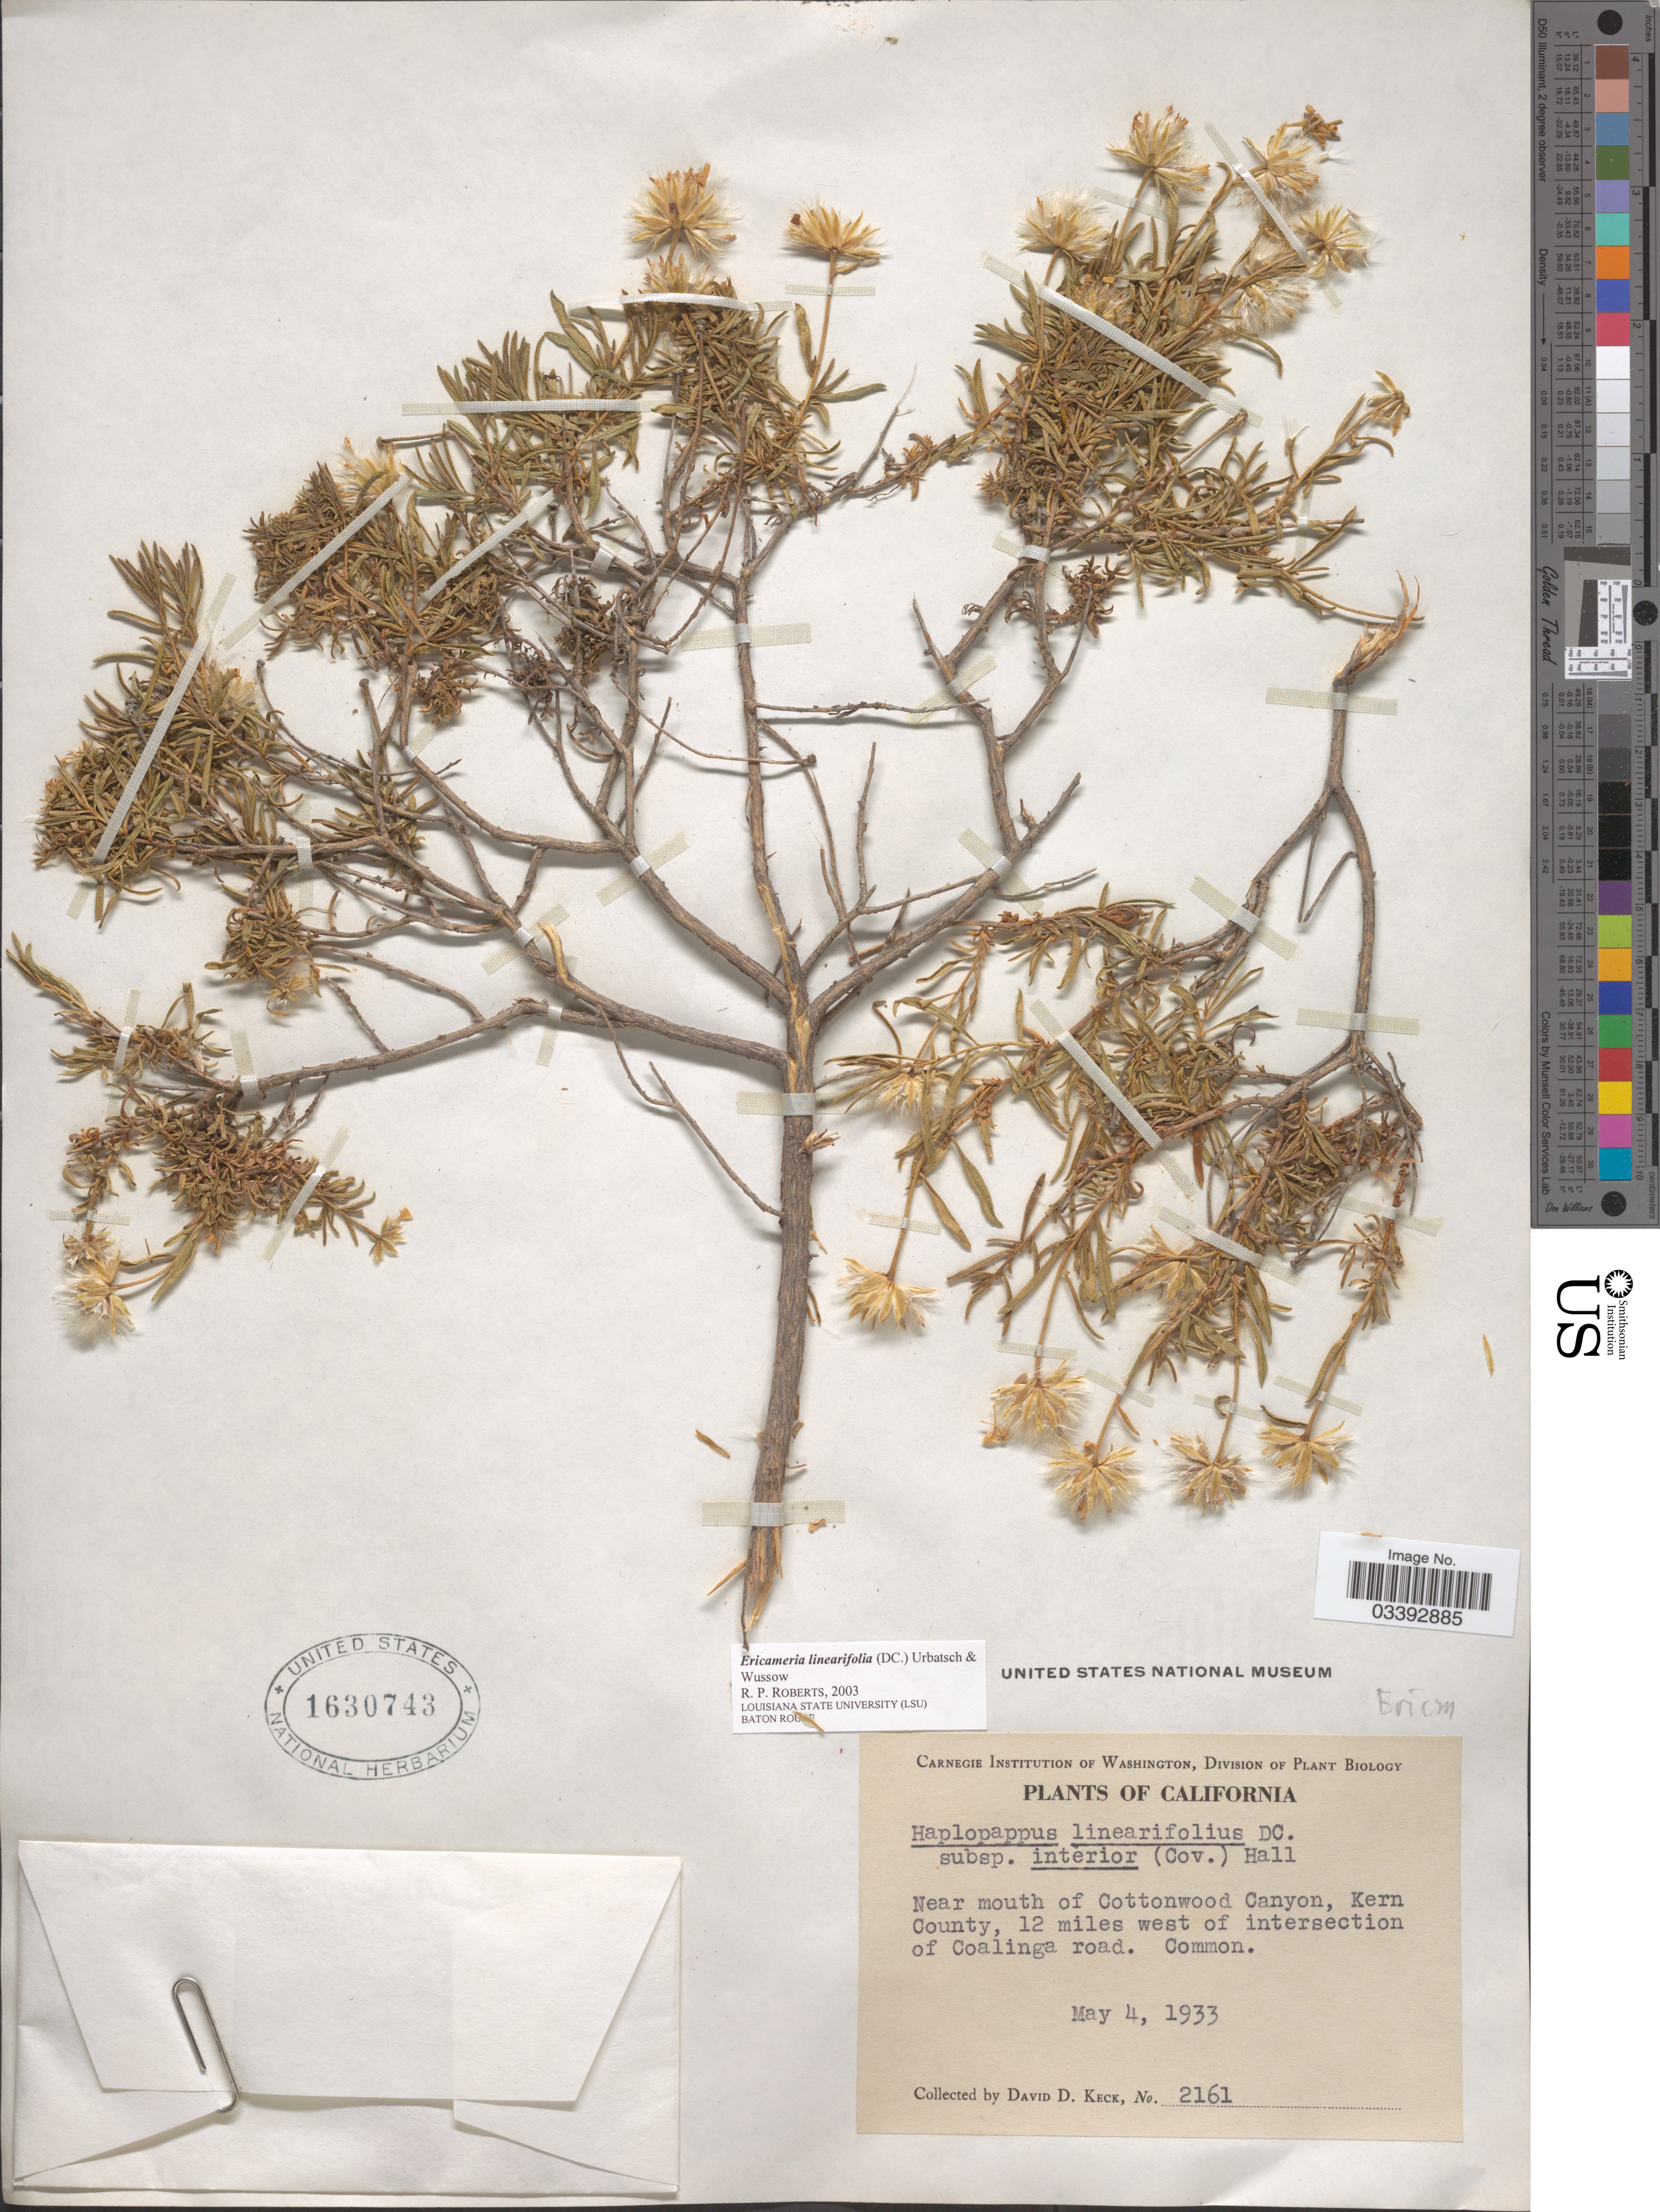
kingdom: Plantae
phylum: Tracheophyta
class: Magnoliopsida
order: Asterales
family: Asteraceae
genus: Ericameria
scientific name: Ericameria linearifolia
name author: (DC.) Urbatsch & Wussow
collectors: D. D. Keck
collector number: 2161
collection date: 1933-05-04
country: United States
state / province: California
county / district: Kern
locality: Near mouth of Cottonwood Canyon, Kern County, 12 miles west of intersection of Coalinga road.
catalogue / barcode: US 1630743